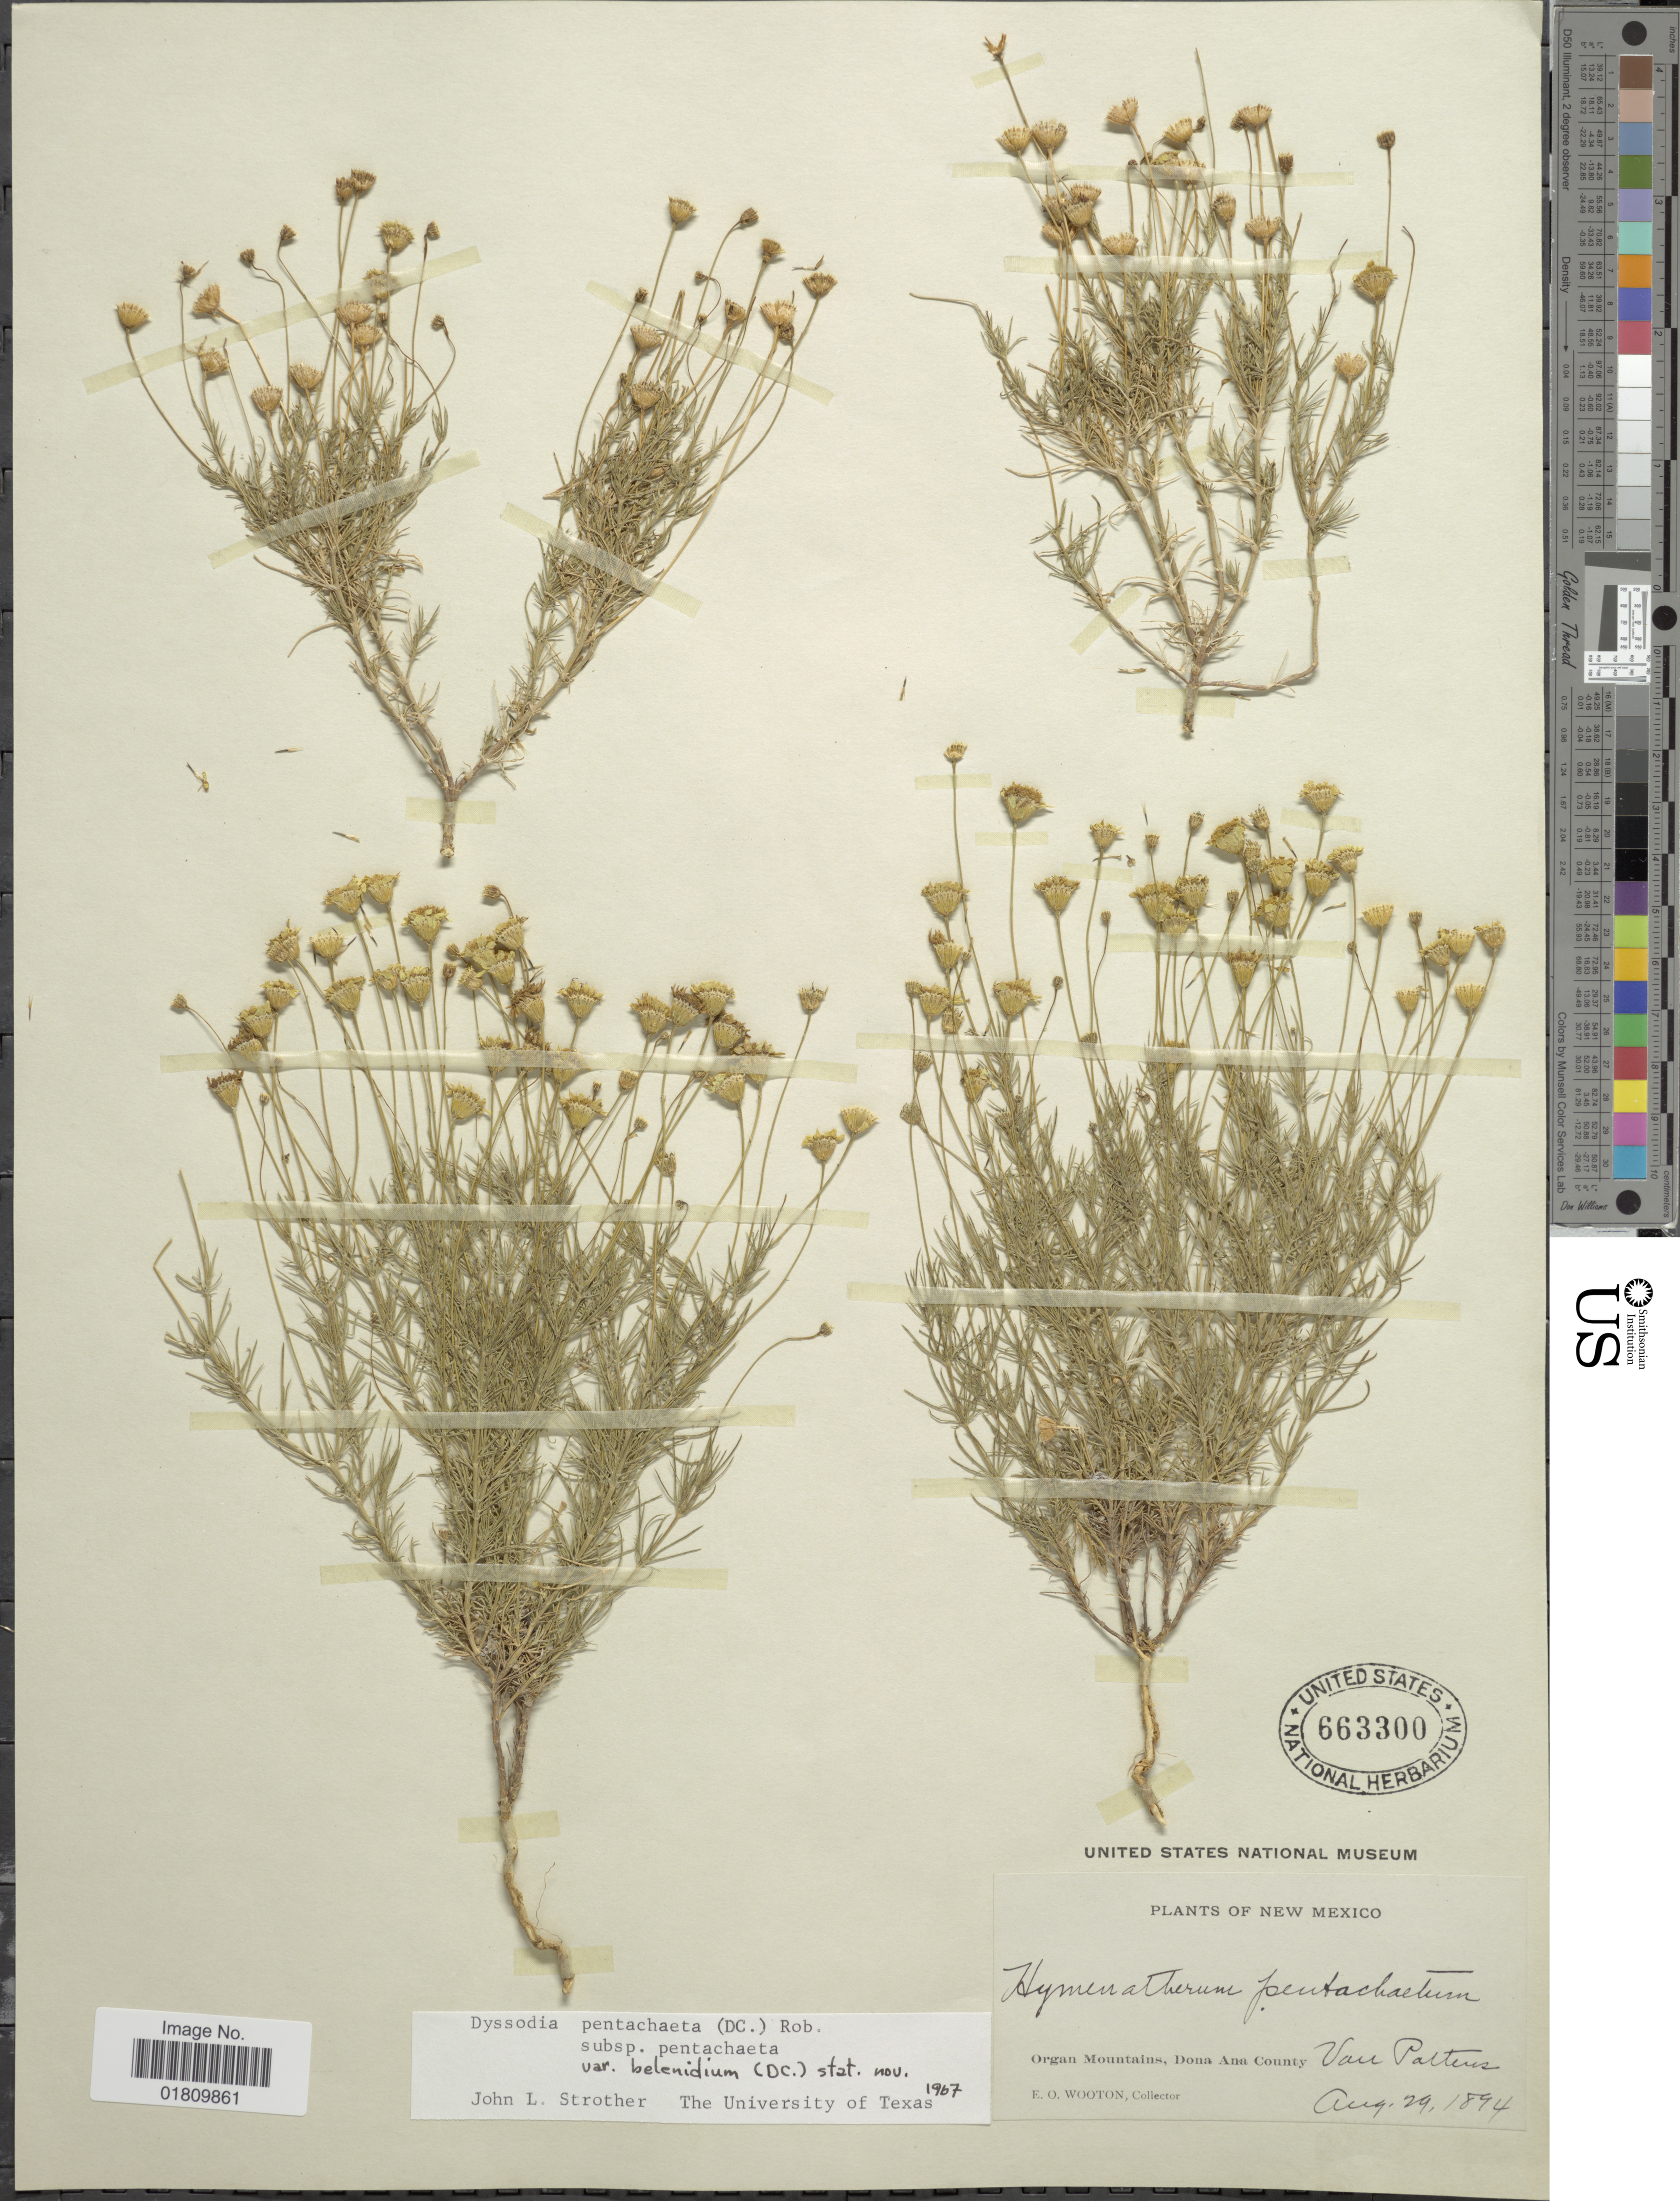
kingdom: Plantae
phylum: Tracheophyta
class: Magnoliopsida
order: Asterales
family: Asteraceae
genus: Thymophylla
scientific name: Thymophylla pentachaeta var. belenidium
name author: (DC.) Strother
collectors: E. O. Wooton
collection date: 1894-08-29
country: United States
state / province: New Mexico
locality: Organ Mountains, Dona Ana County, Van Patten's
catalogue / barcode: US 663300